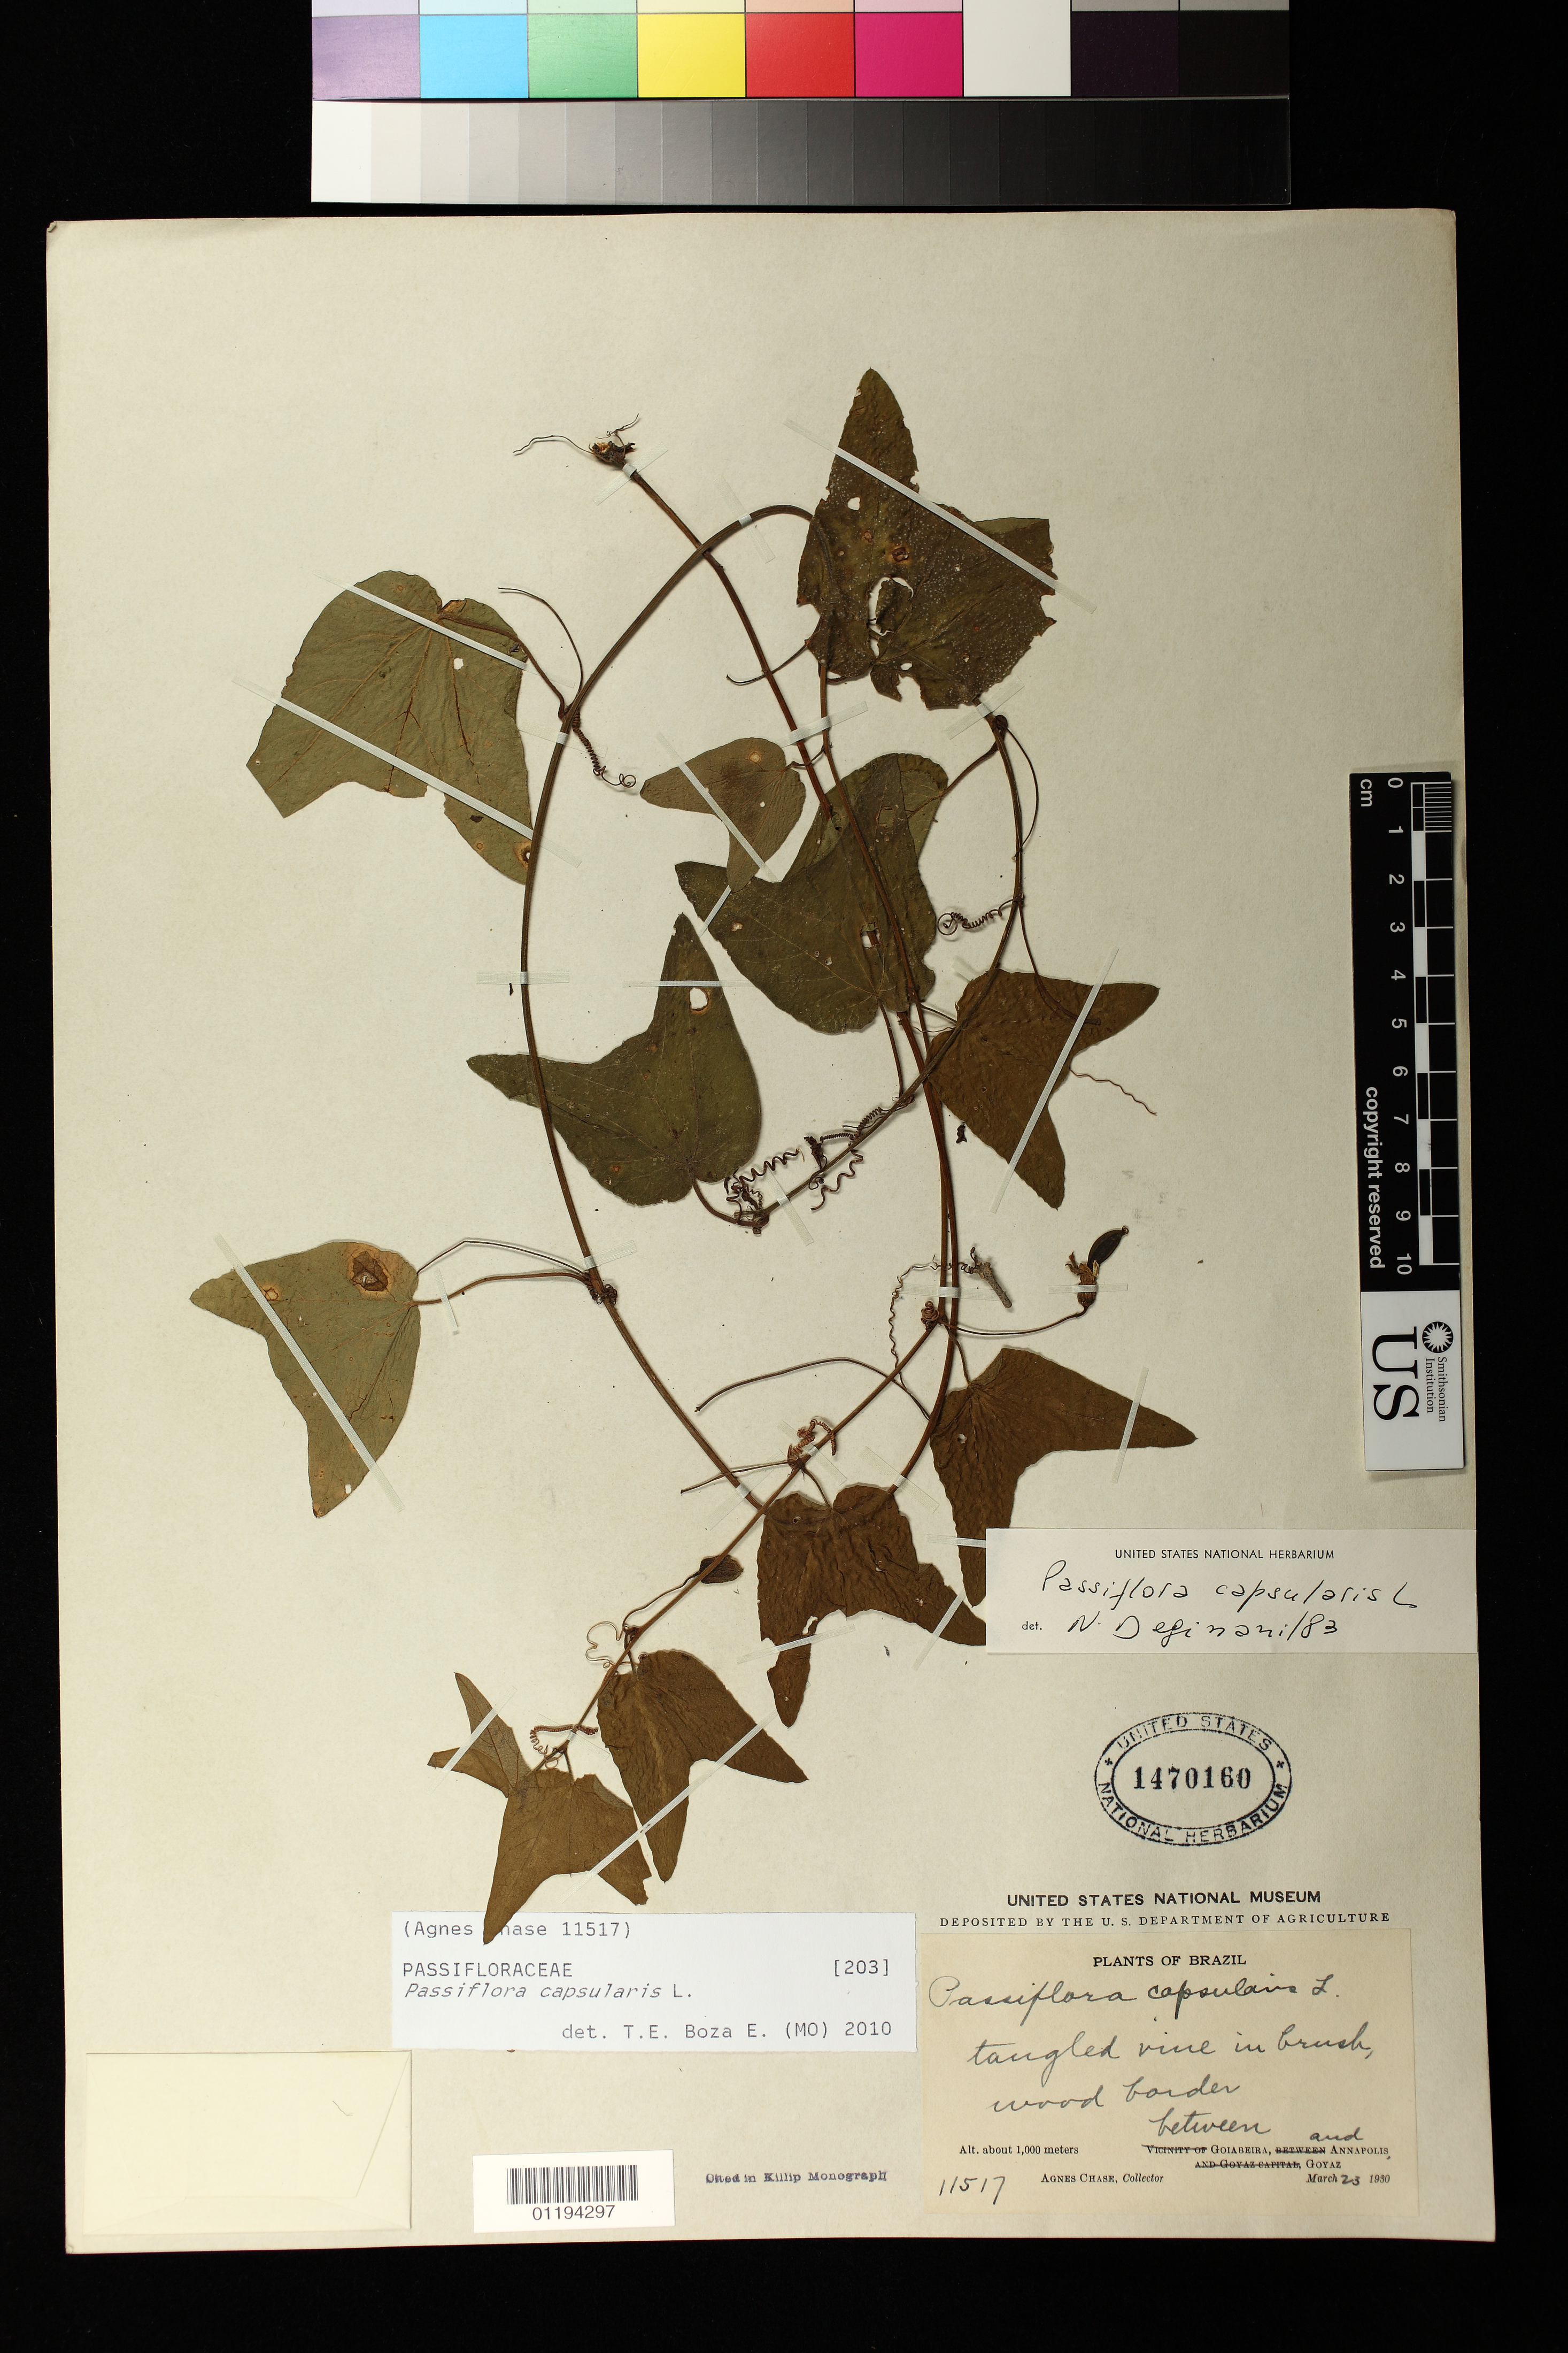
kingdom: Plantae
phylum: Tracheophyta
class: Magnoliopsida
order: Malpighiales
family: Passifloraceae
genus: Passiflora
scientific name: Passiflora capsularis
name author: L.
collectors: A. Chase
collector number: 11517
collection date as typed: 25 Mar 1930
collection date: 1930-03-25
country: Brazil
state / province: Goiás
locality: tangled vine in brush, wood border between Goiabeira and Annapolis, Goyaz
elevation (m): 1000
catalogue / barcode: US 1470160